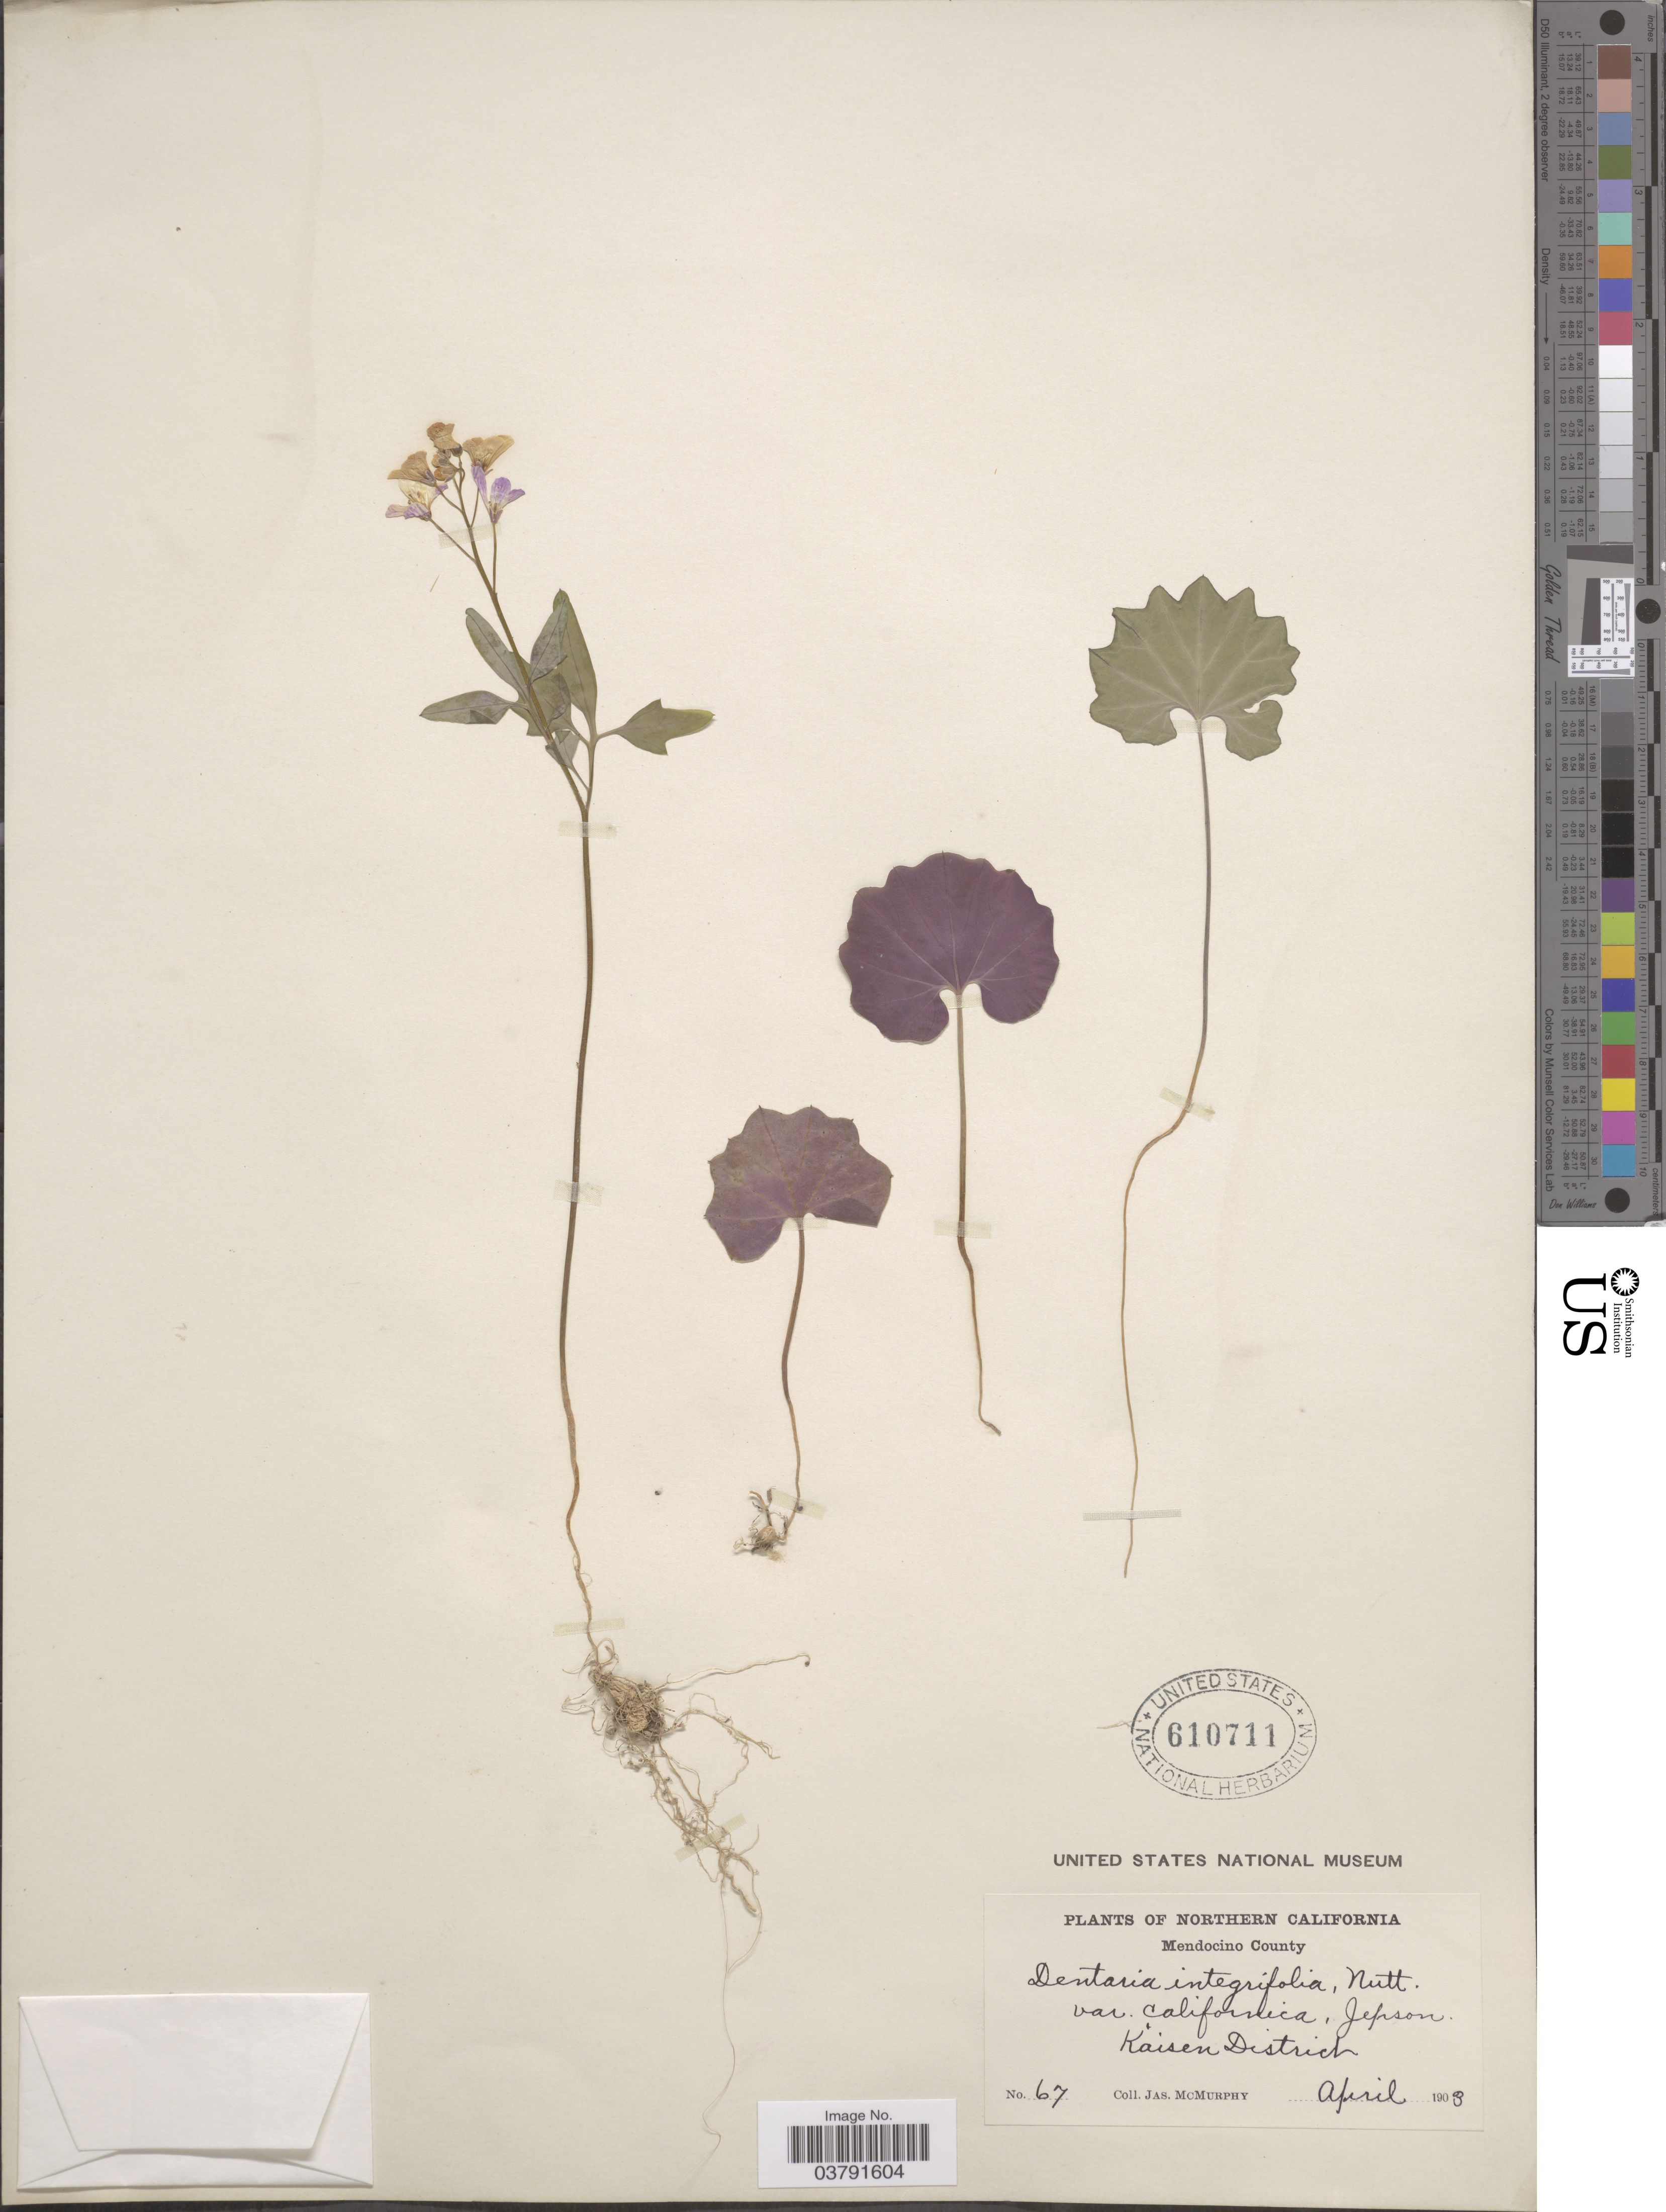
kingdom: Plantae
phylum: Tracheophyta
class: Magnoliopsida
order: Brassicales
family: Brassicaceae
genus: Dentaria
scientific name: Dentaria californica var. sinuata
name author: (Greene) Detling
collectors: J. McMurphy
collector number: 67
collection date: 1908-04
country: United States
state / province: California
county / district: Mendocino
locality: Northern California. Mendocino County. Kaisen District.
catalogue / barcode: US 610711